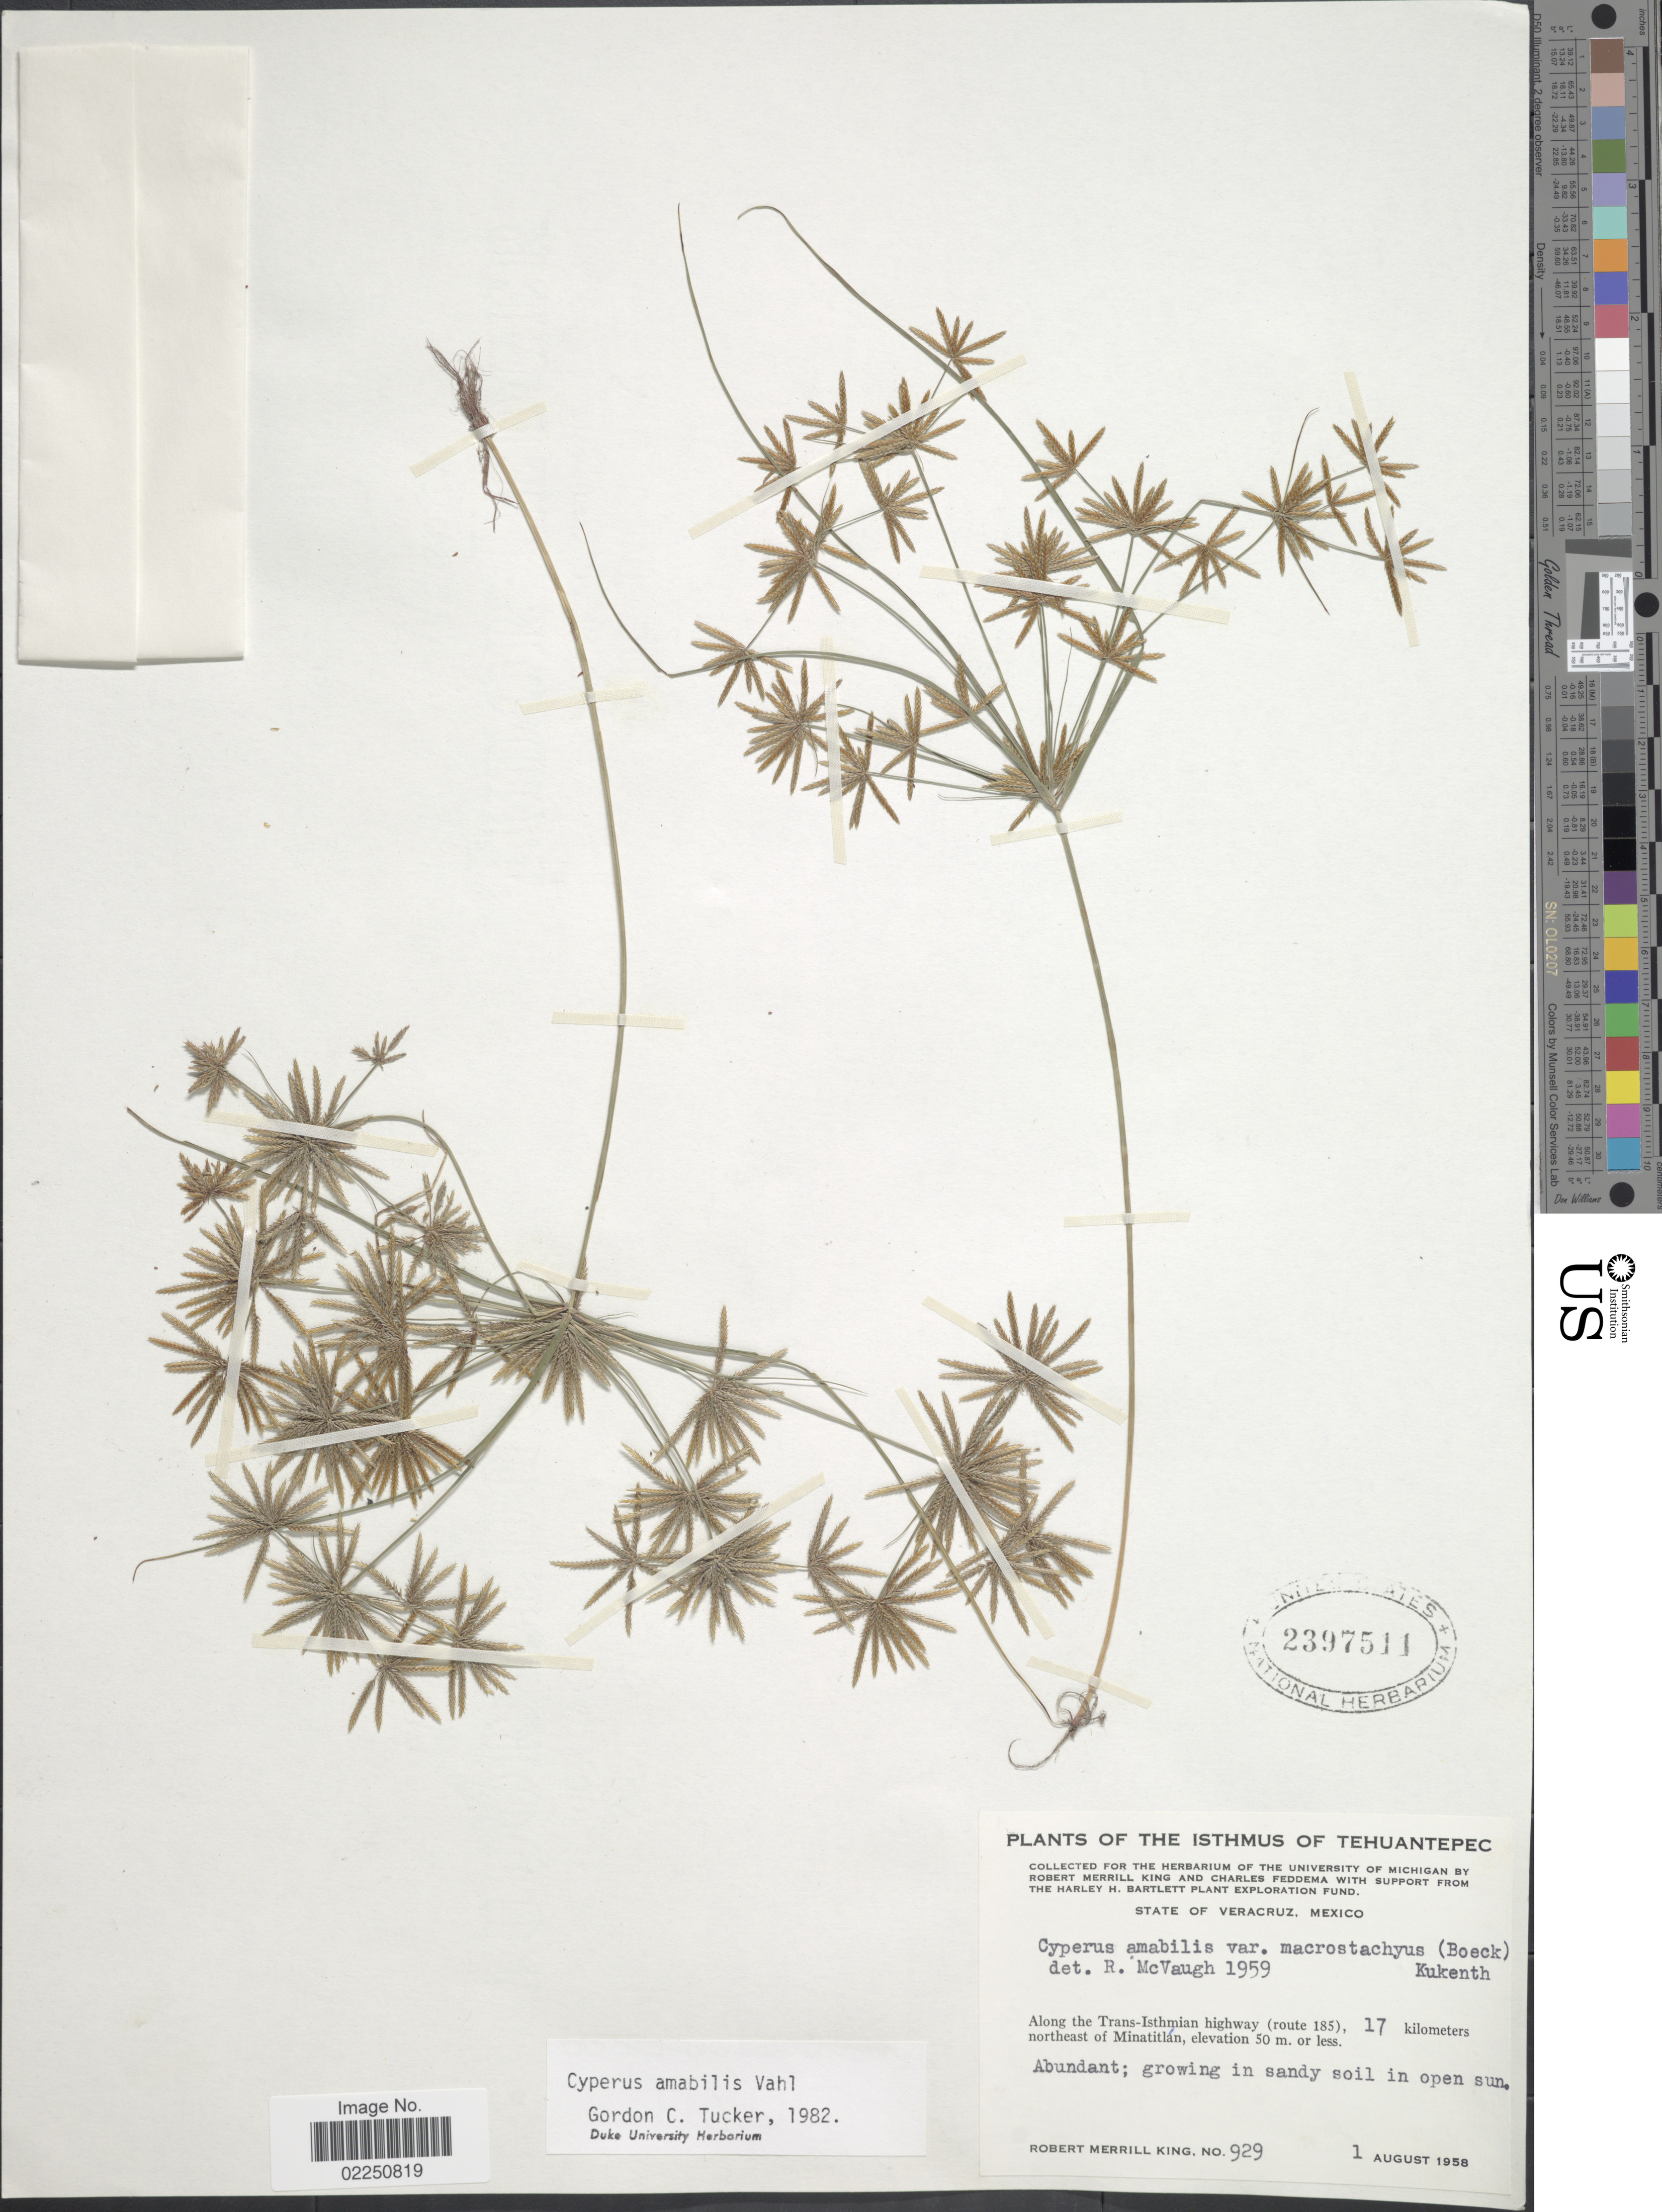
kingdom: Plantae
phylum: Tracheophyta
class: Liliopsida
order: Poales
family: Cyperaceae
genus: Cyperus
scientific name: Cyperus amabilis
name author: Vahl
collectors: R. M. King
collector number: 929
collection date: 1958-08-01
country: Mexico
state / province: Veracruz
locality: Isthmus of Tehuantepec. State of Veracruz. Along the Trans-Isthmian highway (route 185), 17 kilometers northeast of Minatitlan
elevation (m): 50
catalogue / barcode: US 2397511